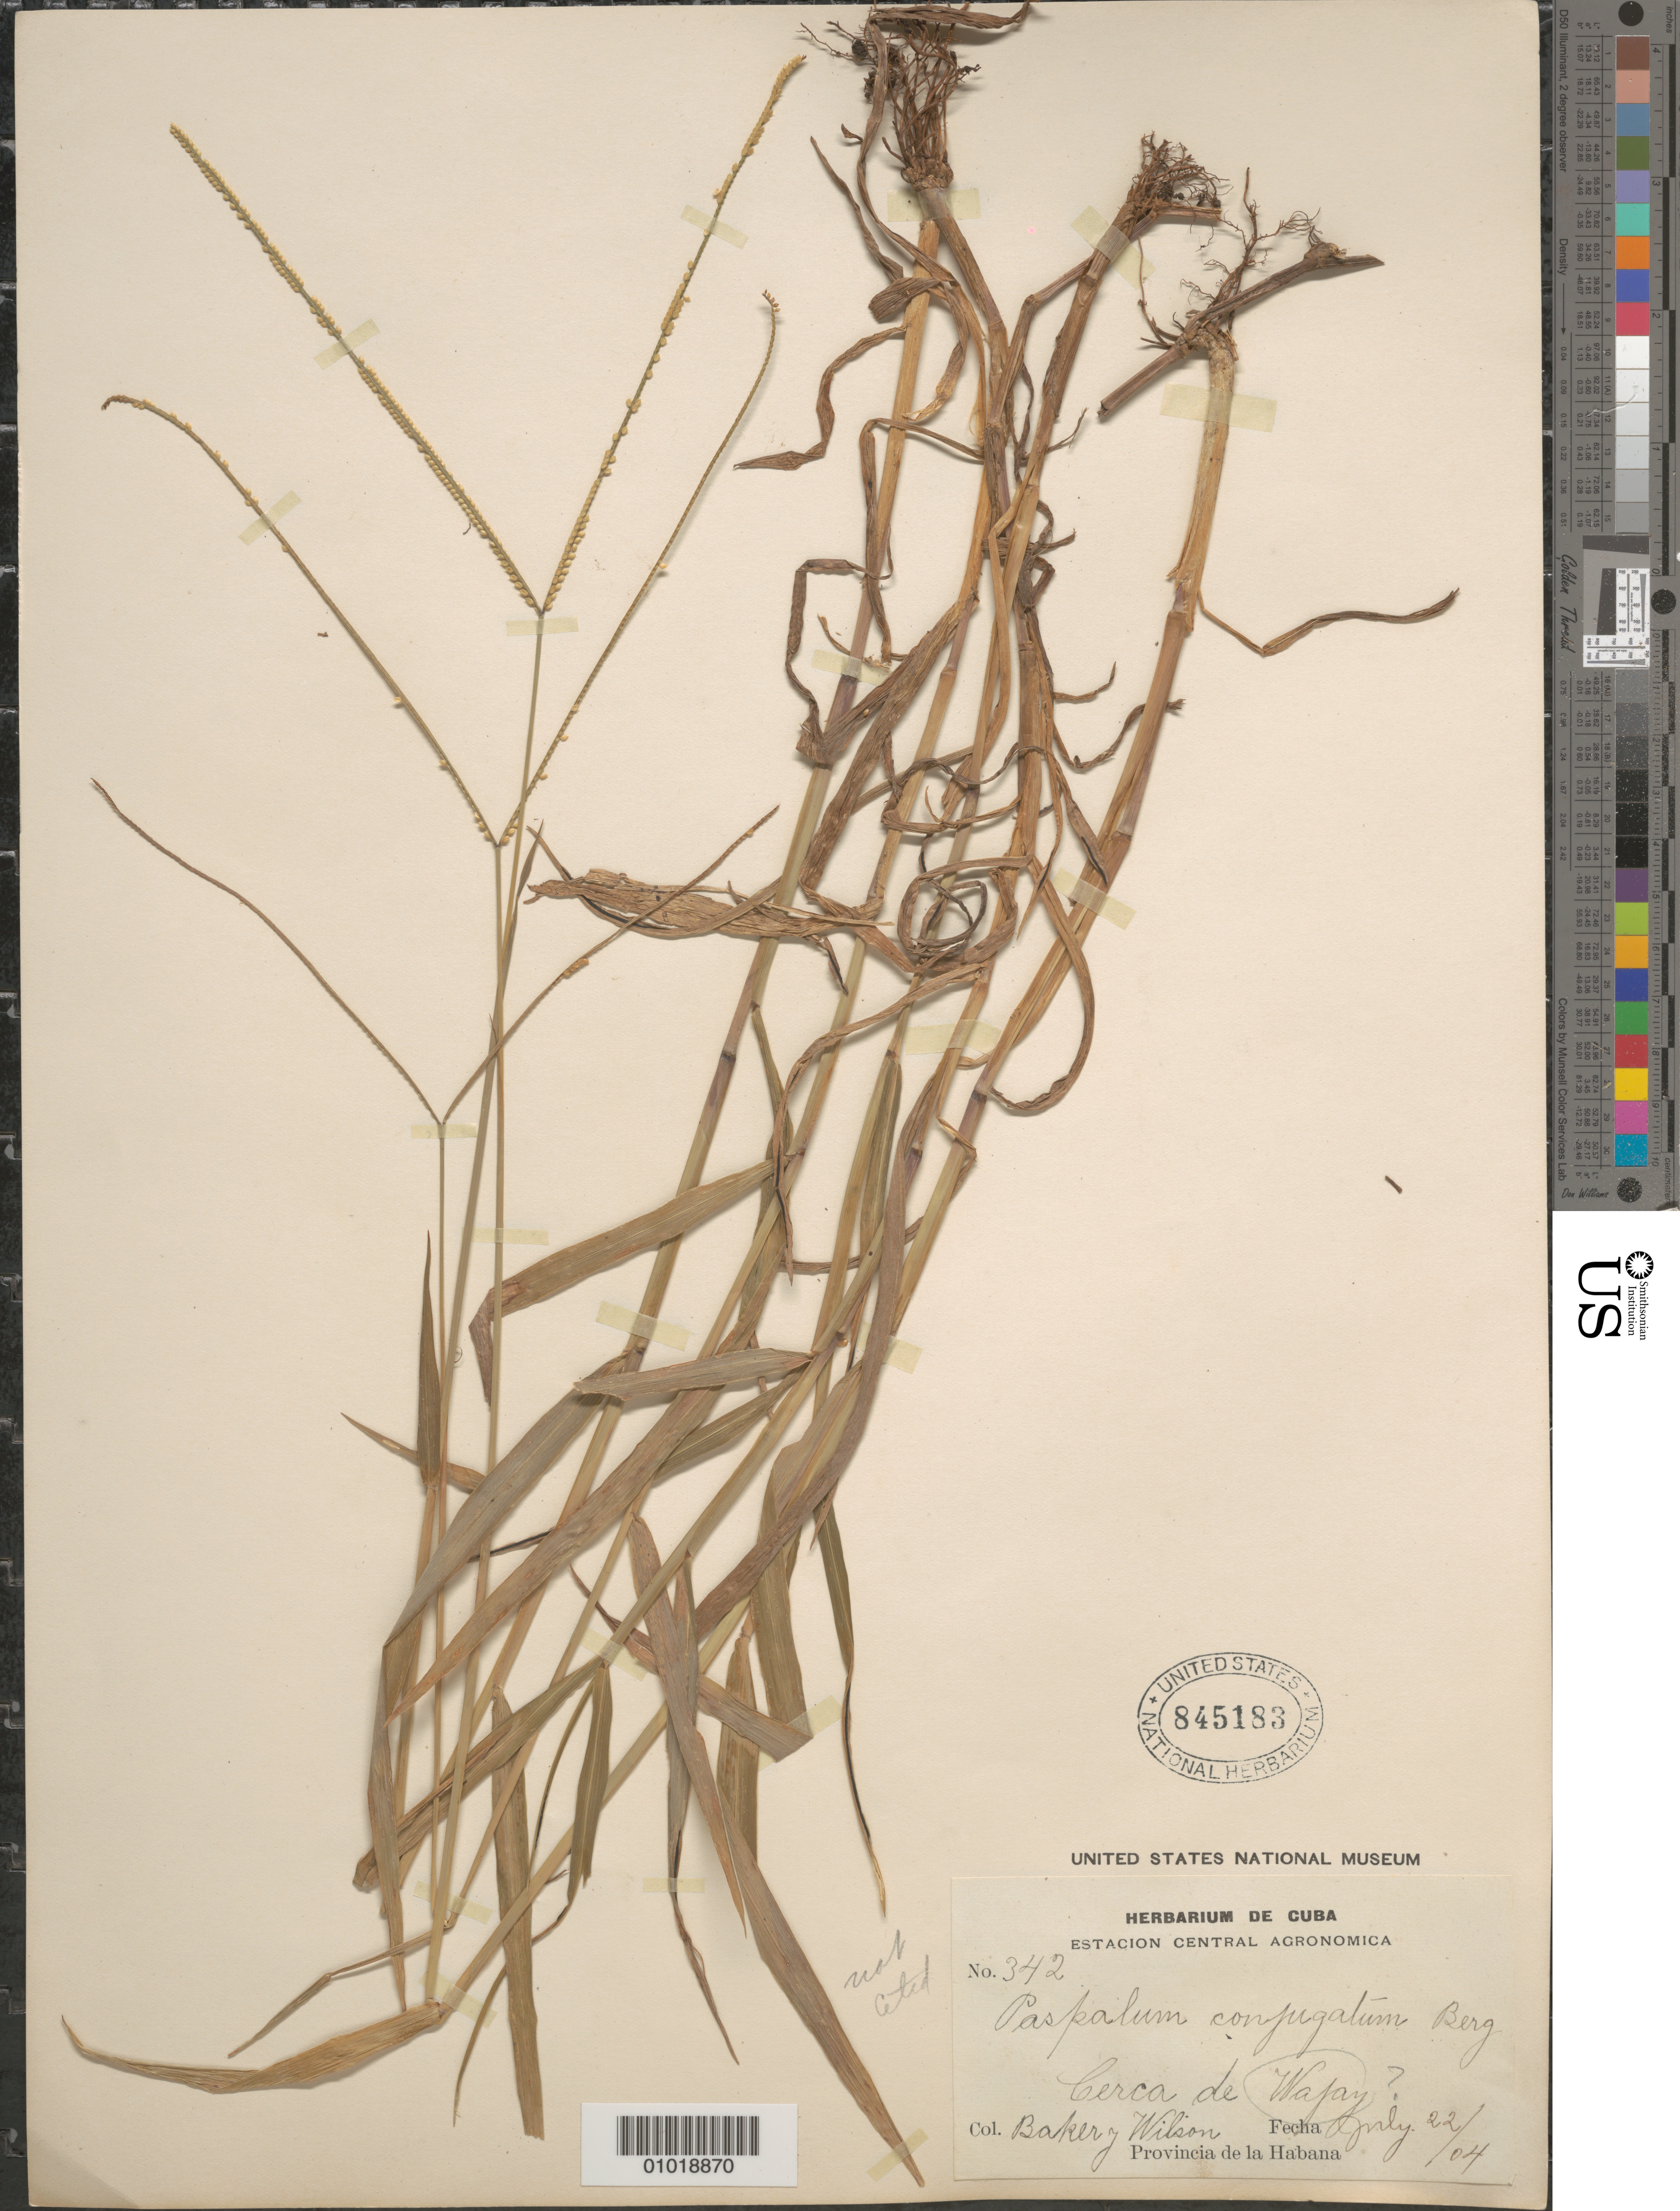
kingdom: Plantae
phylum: Tracheophyta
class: Liliopsida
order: Poales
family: Poaceae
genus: Paspalum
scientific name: Paspalum conjugatum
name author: P.J. Bergius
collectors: C. F. Baker & -- Wilson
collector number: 342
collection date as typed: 22 Jul 1904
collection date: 1904-07-22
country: Cuba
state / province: La Habana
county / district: Municipio Boyeros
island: Cuba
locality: Vicinity of Wajay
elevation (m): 65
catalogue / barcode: US 845183